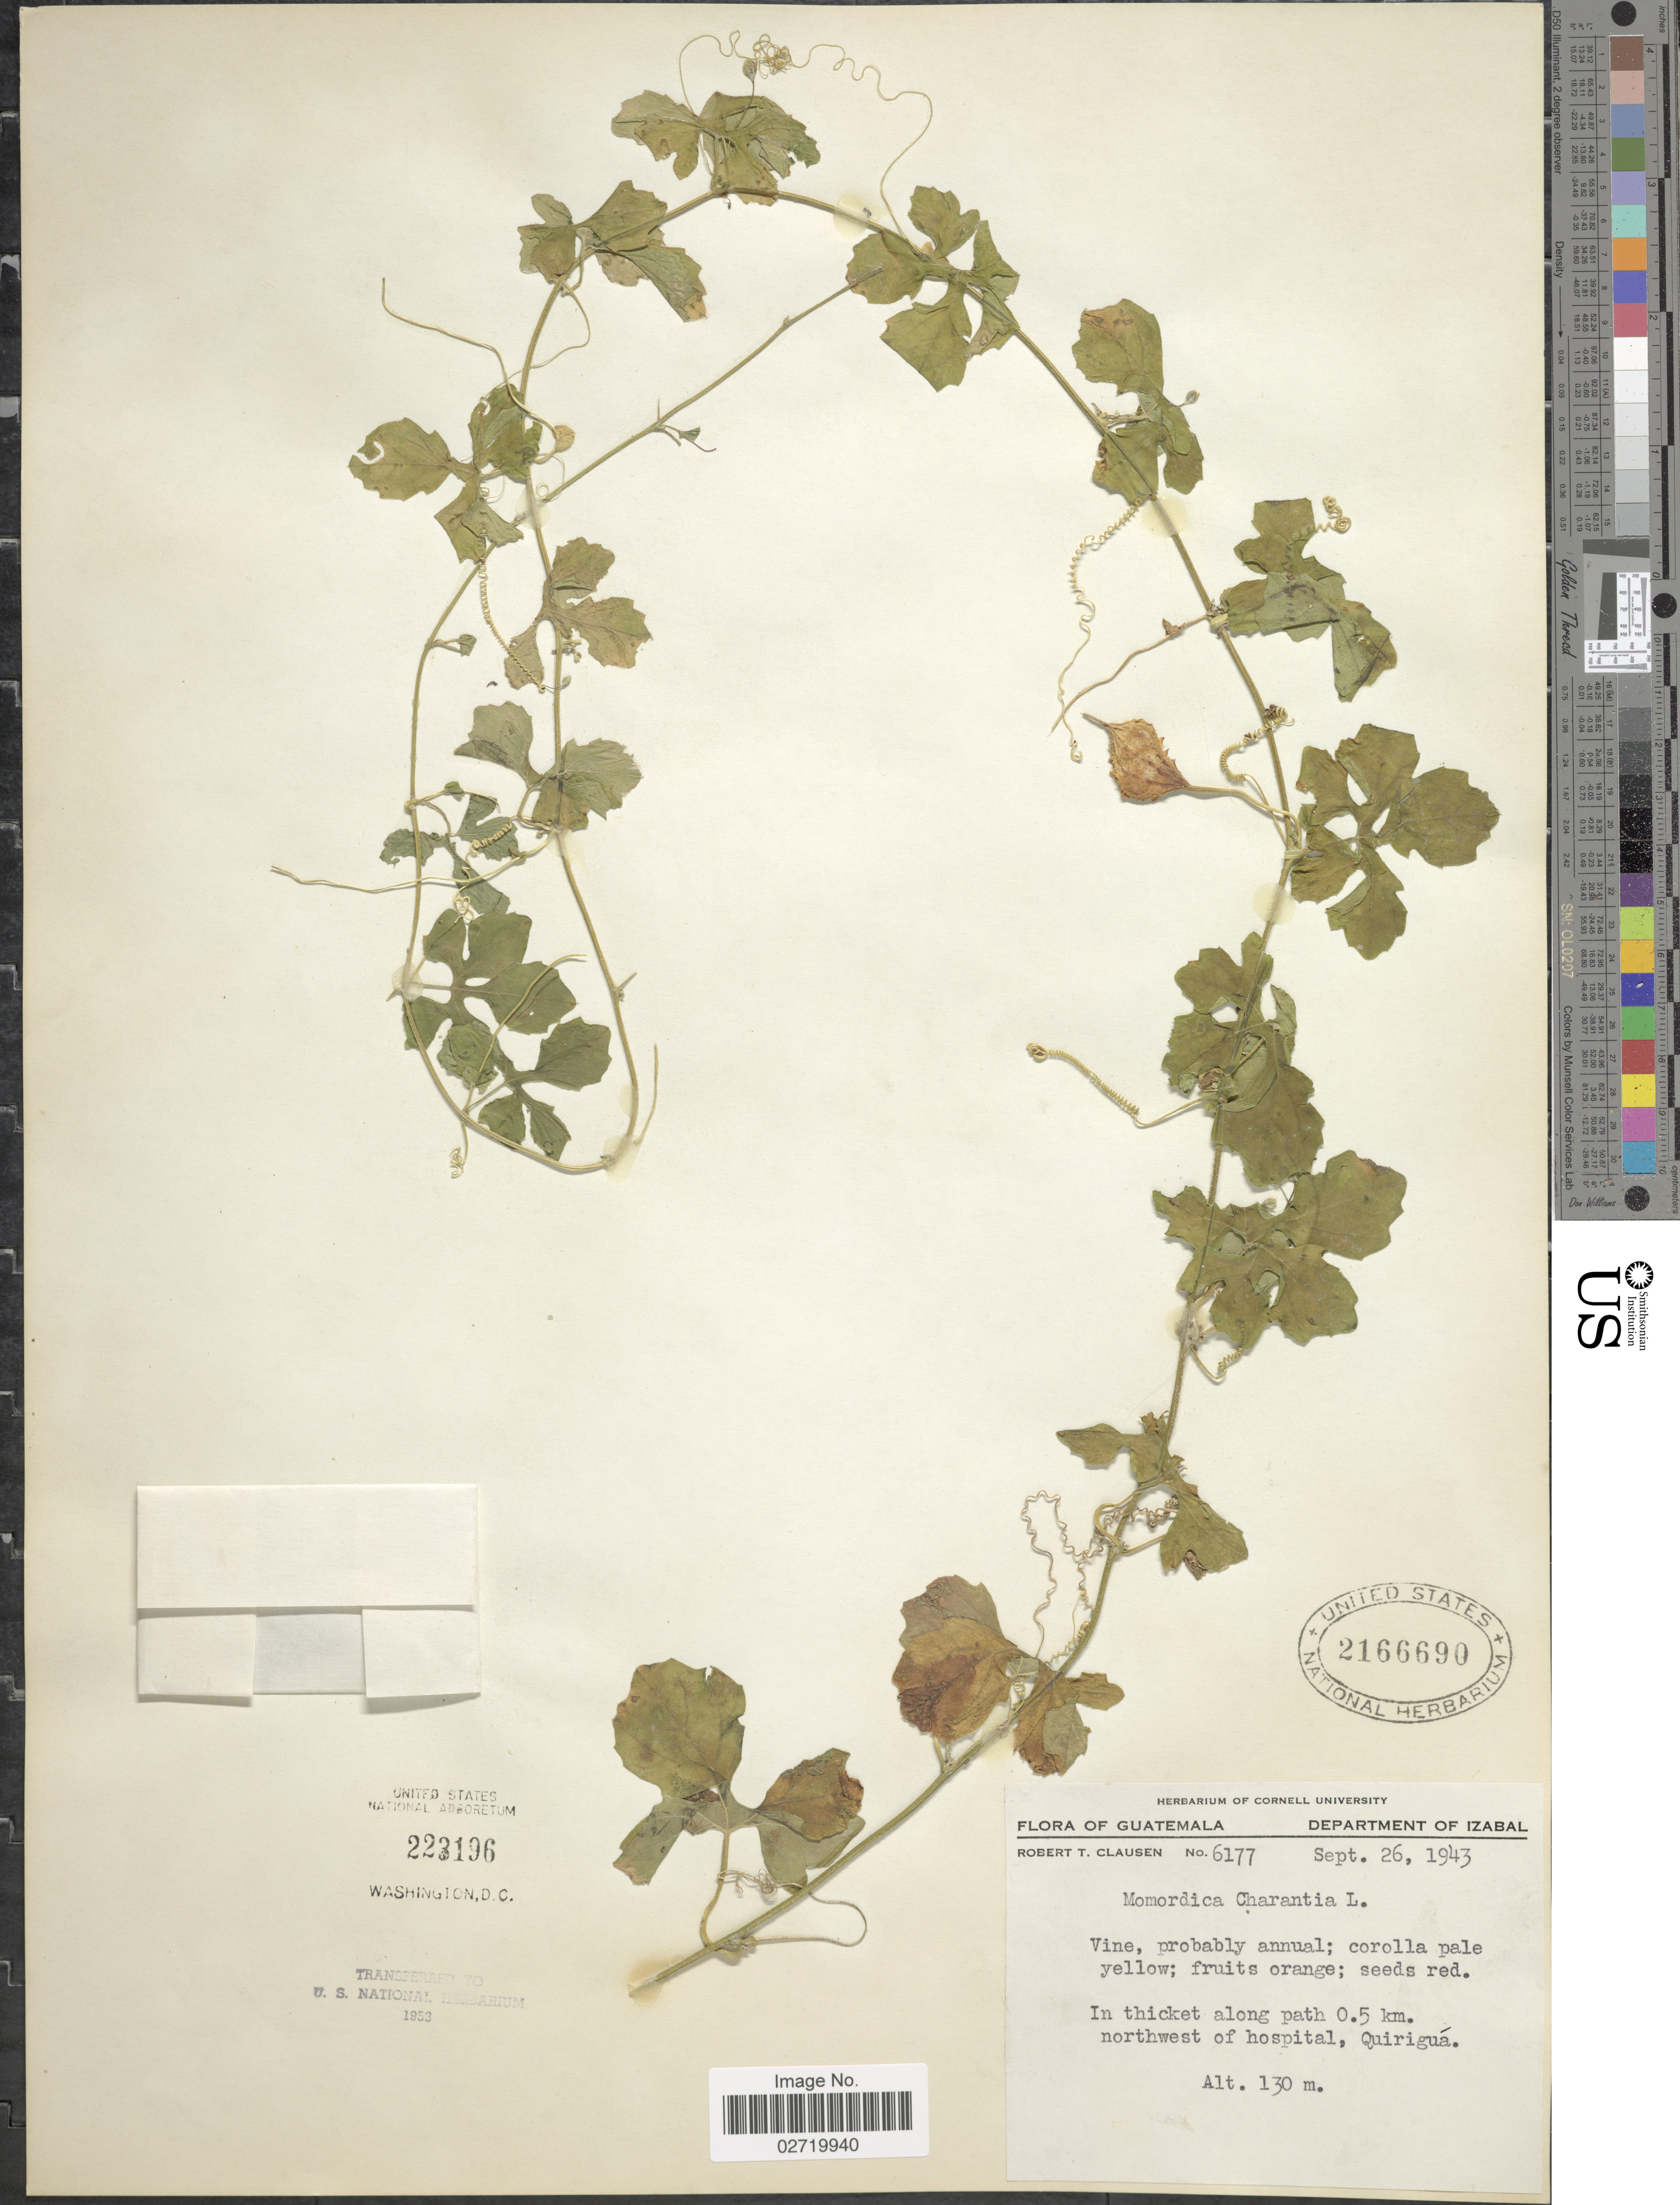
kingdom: Plantae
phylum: Tracheophyta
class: Magnoliopsida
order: Cucurbitales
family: Cucurbitaceae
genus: Momordica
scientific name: Momordica charantia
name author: L.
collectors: R. T. Clausen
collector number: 6177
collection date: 1943-09-26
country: Guatemala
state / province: Izabal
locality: Along path 0.5 km northwest of hospital, Quirigua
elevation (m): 130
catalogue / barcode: US 2166690